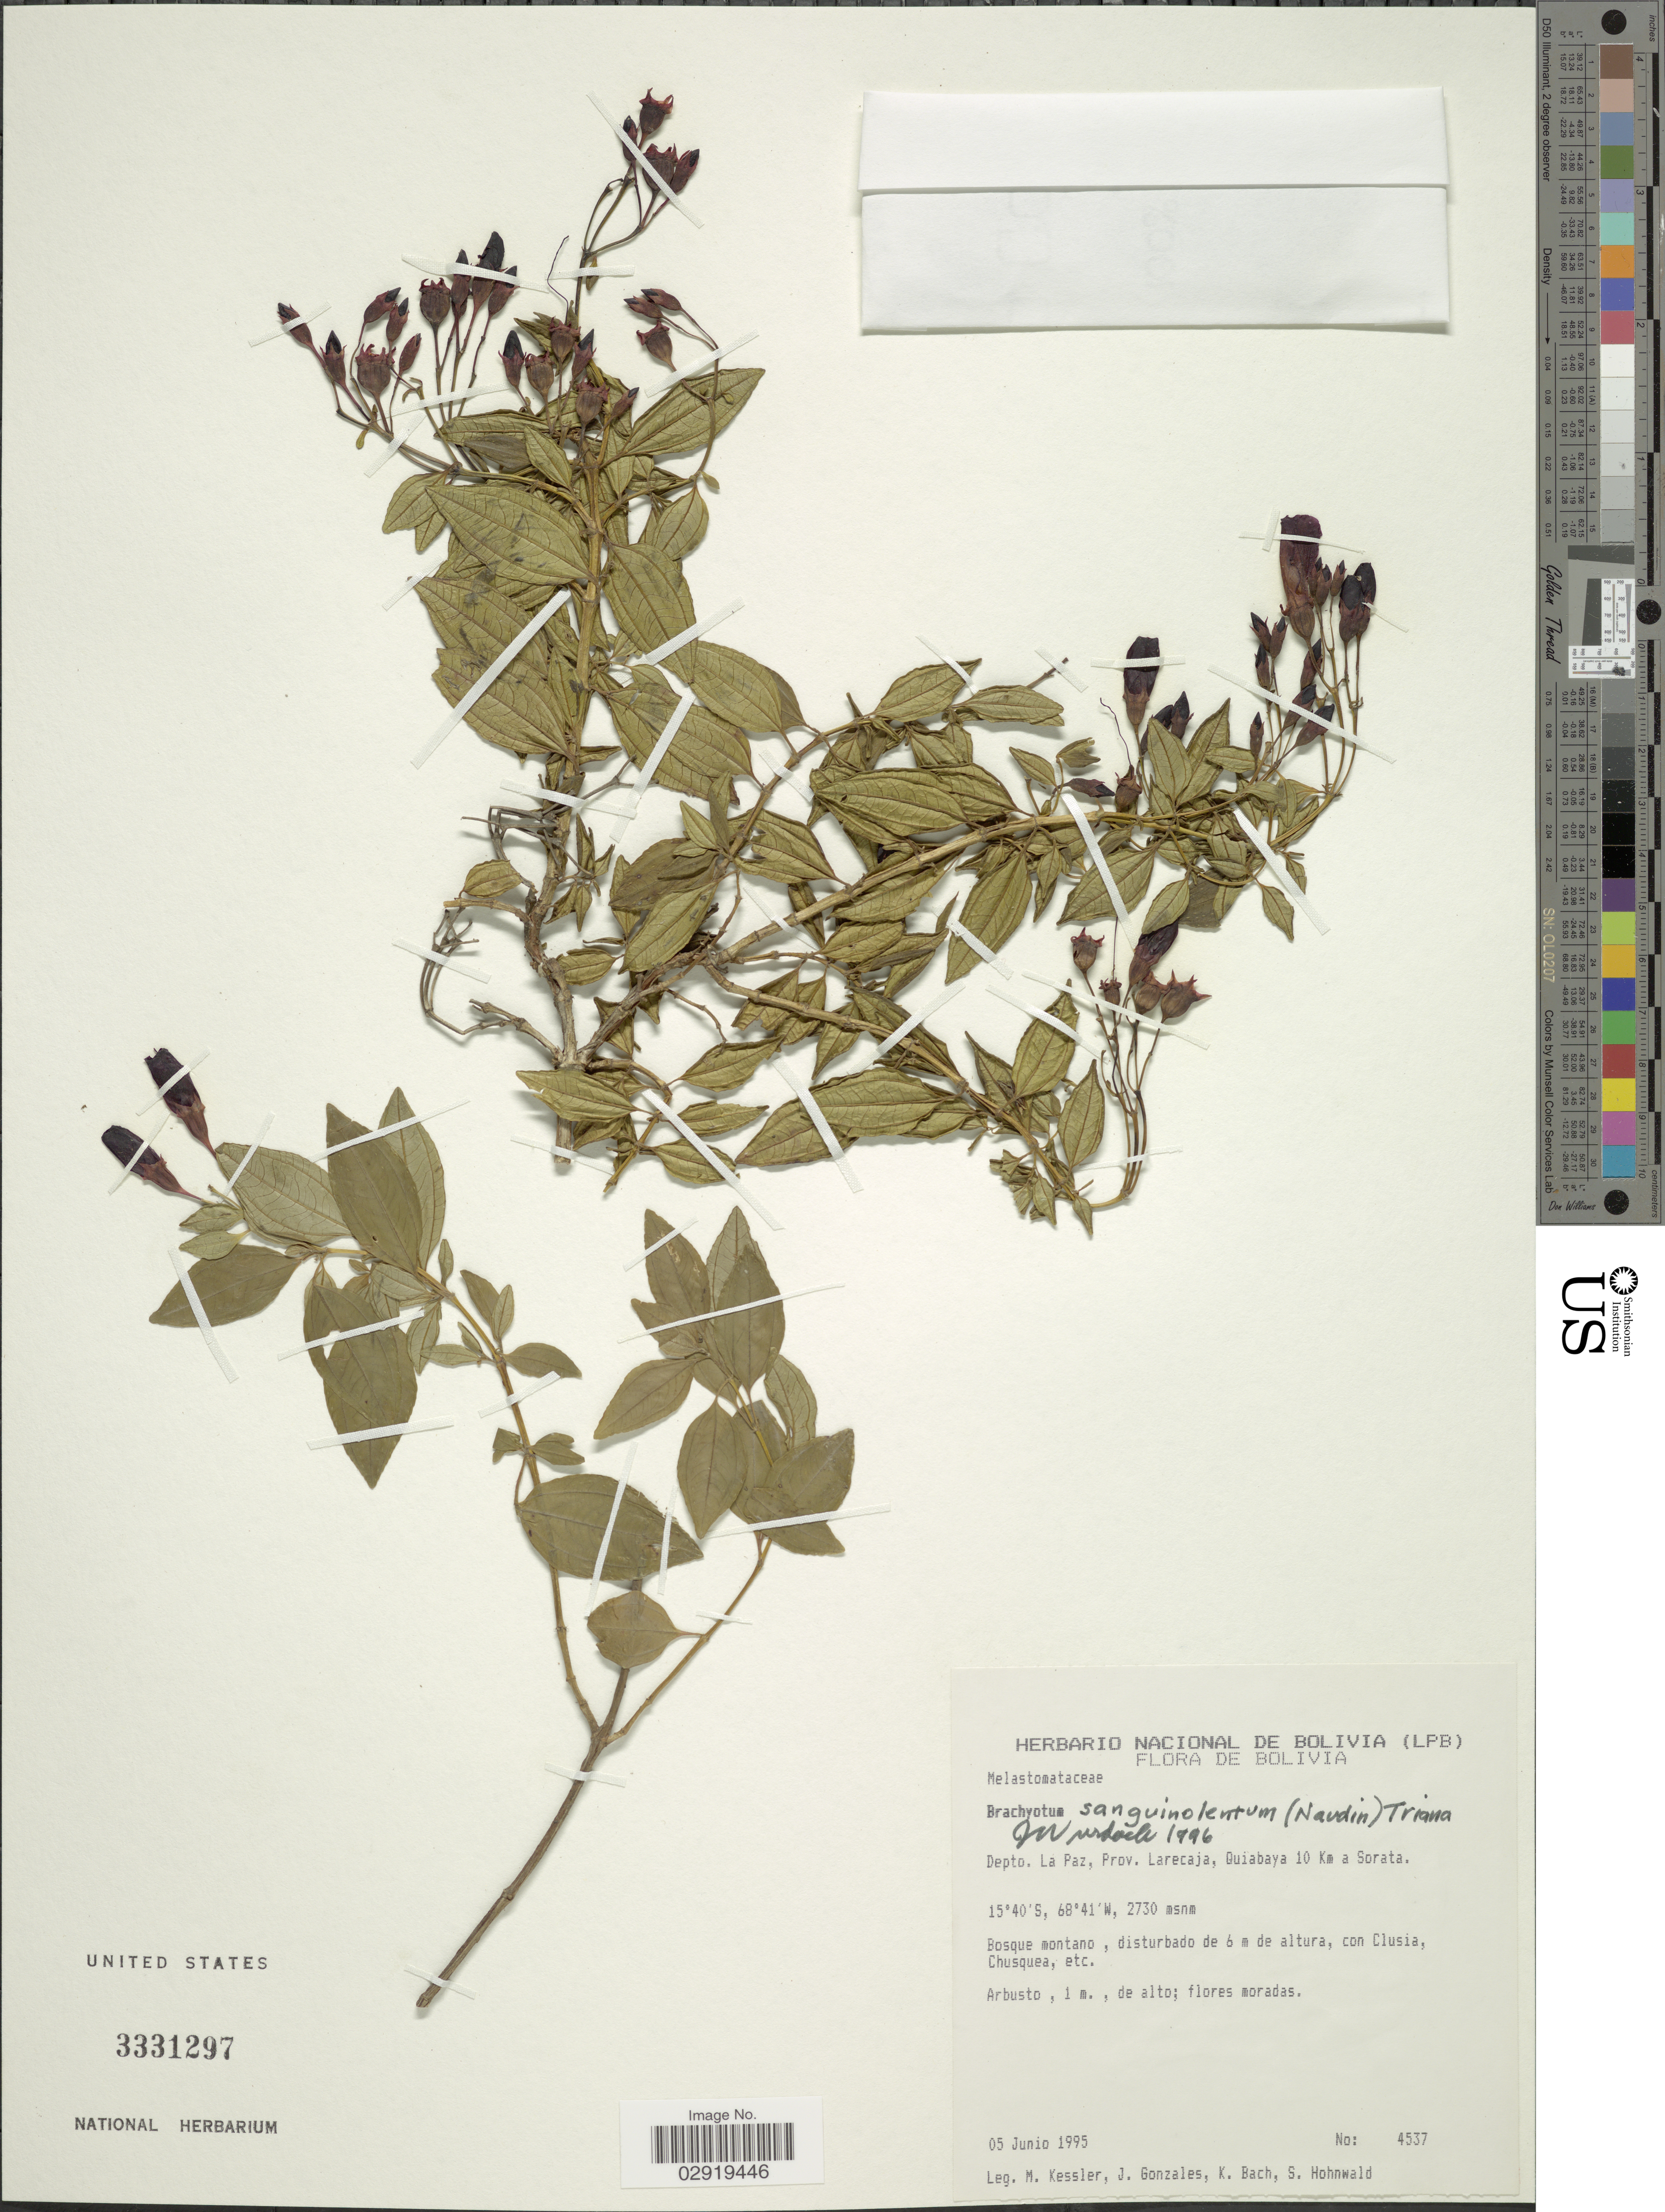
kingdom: Plantae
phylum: Tracheophyta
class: Magnoliopsida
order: Myrtales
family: Melastomataceae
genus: Brachyotum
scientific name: Brachyotum sanguinolentum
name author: (Naudin) Triana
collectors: M. Kessler, J. Gonzales, K. Bach & S. Hohnwald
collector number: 4537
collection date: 1995-06-05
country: Bolivia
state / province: La Paz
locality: Depto. La Paz, Prov. Larecaja, Quiabaya 10 Km a Sorata.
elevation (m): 2730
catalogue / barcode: US 3331297